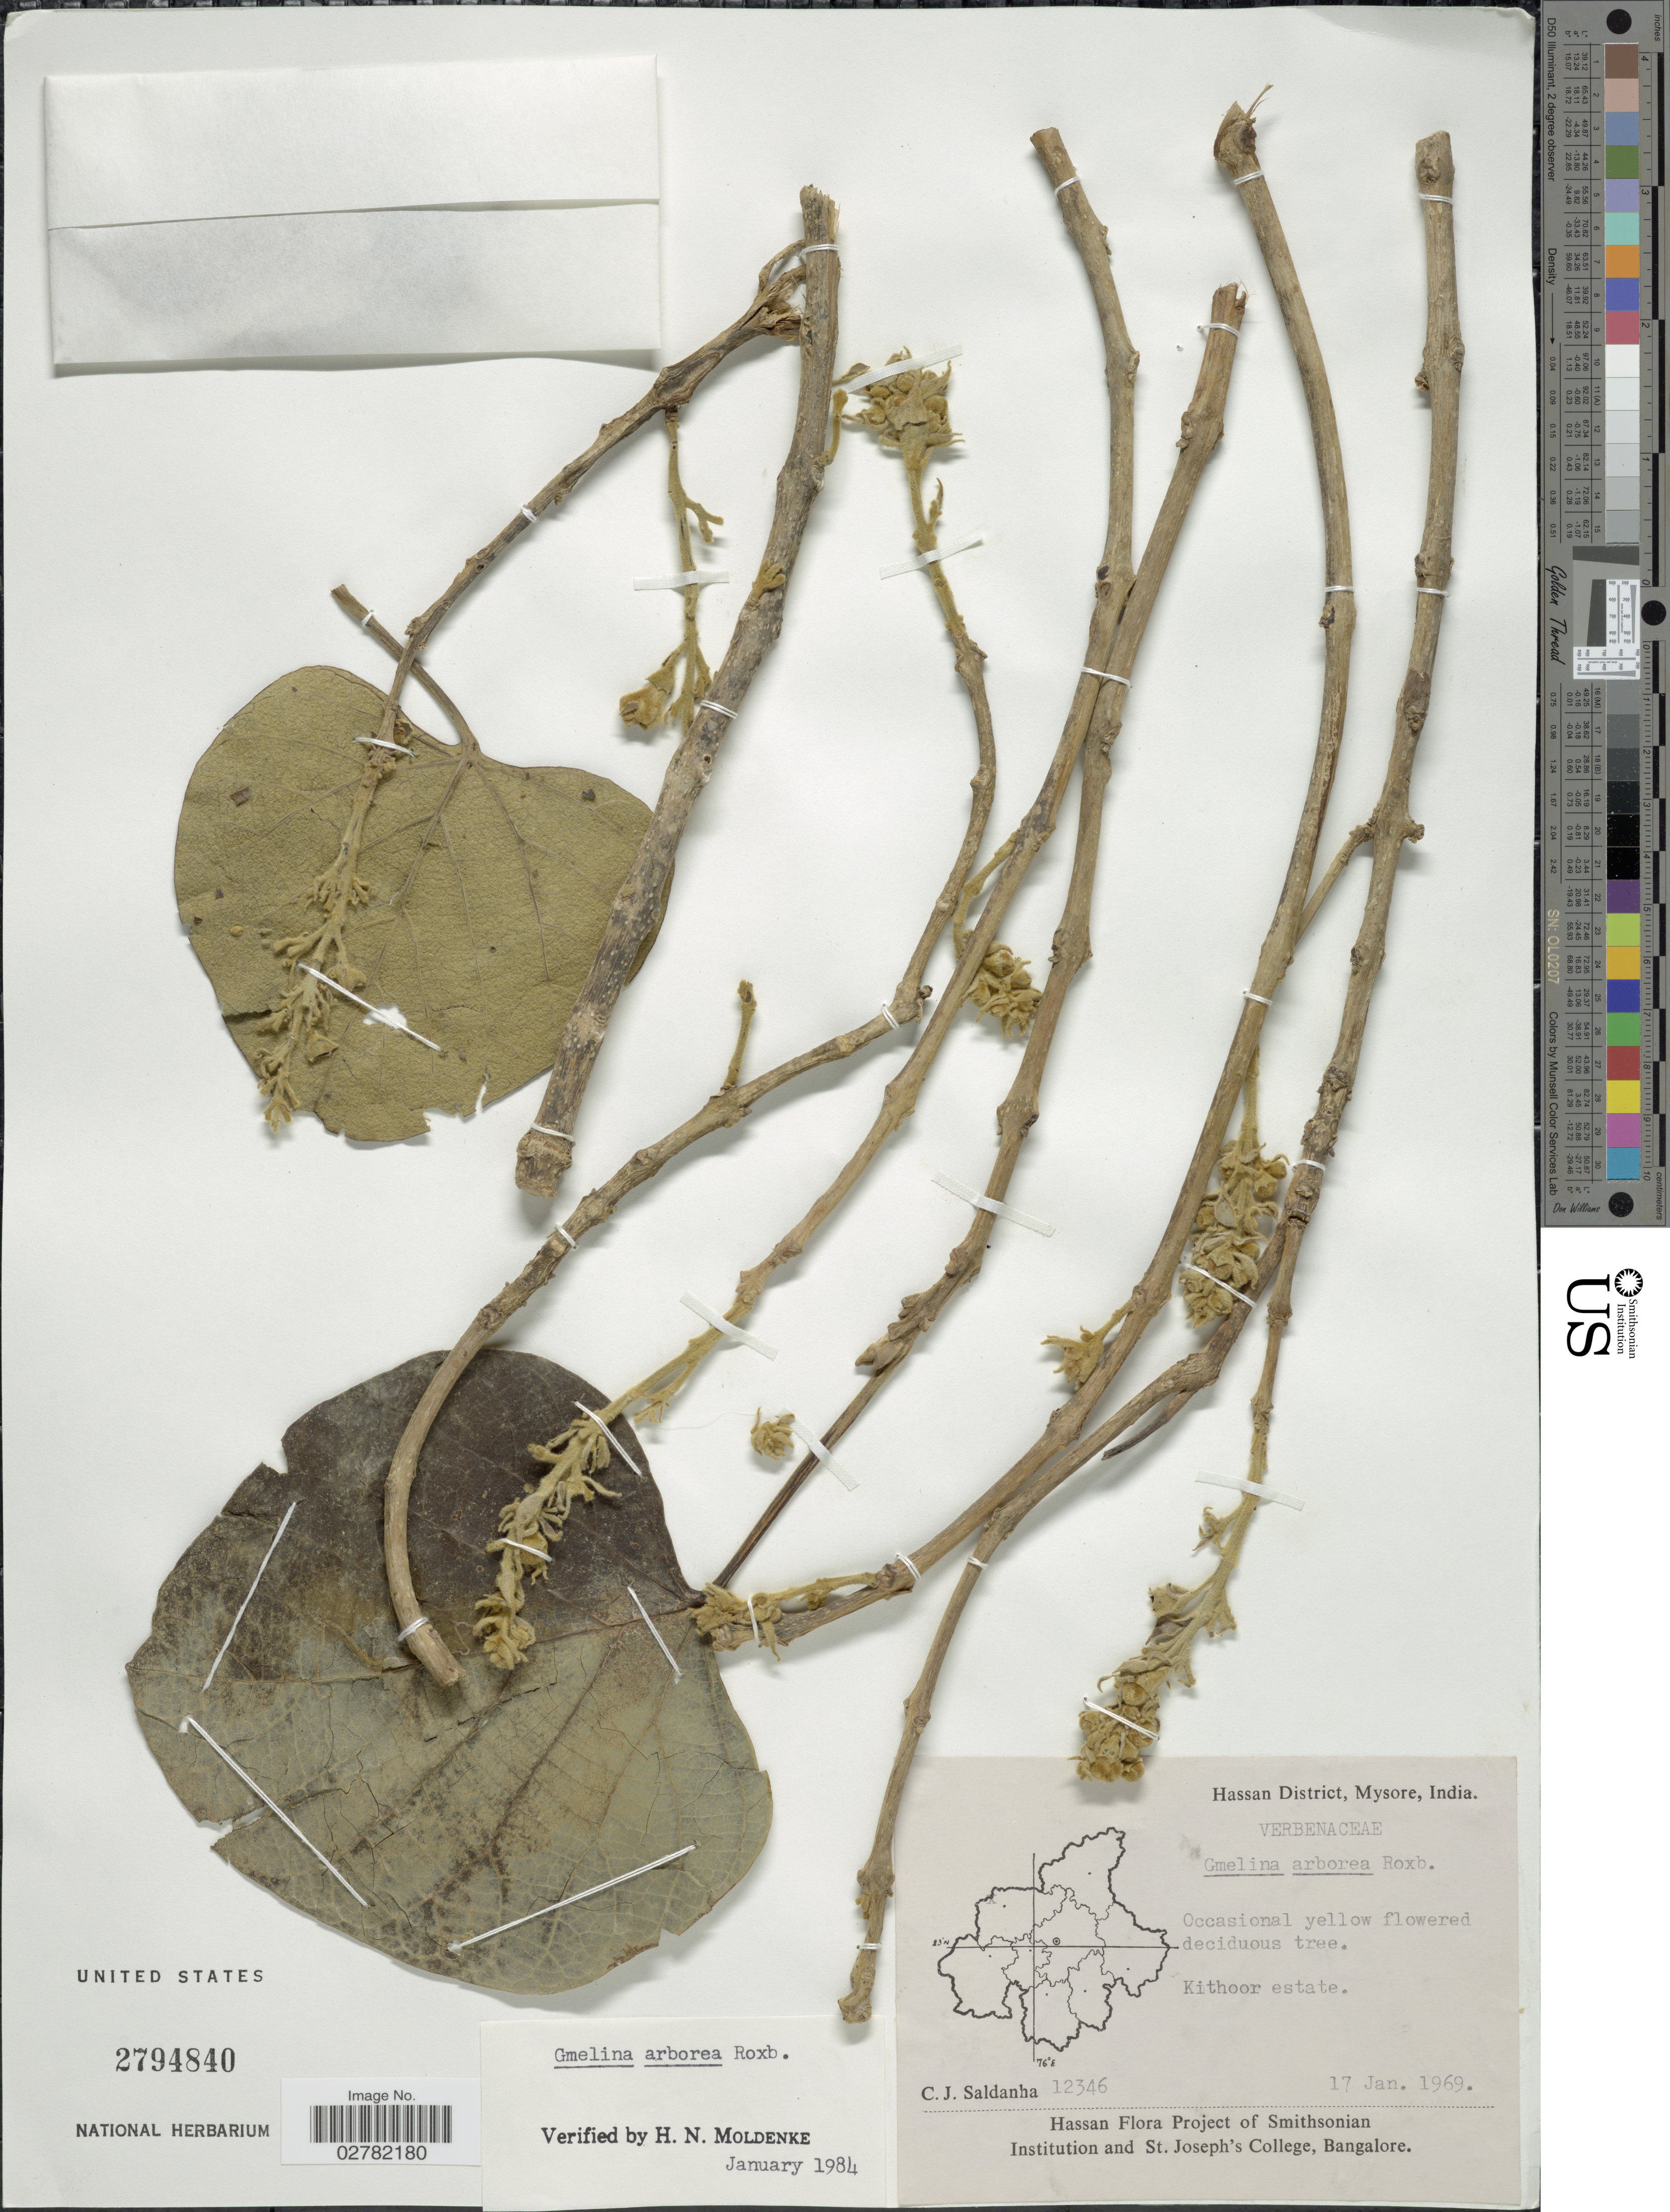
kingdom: Plantae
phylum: Tracheophyta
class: Magnoliopsida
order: Lamiales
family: Lamiaceae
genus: Gmelina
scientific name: Gmelina arborea var. arborea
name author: Roxb. ex Sm.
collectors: C. J. Saldanha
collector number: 12346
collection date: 1969-01-17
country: India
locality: Hassan District, Mysore. Kithoor estate.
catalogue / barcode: US 2794840